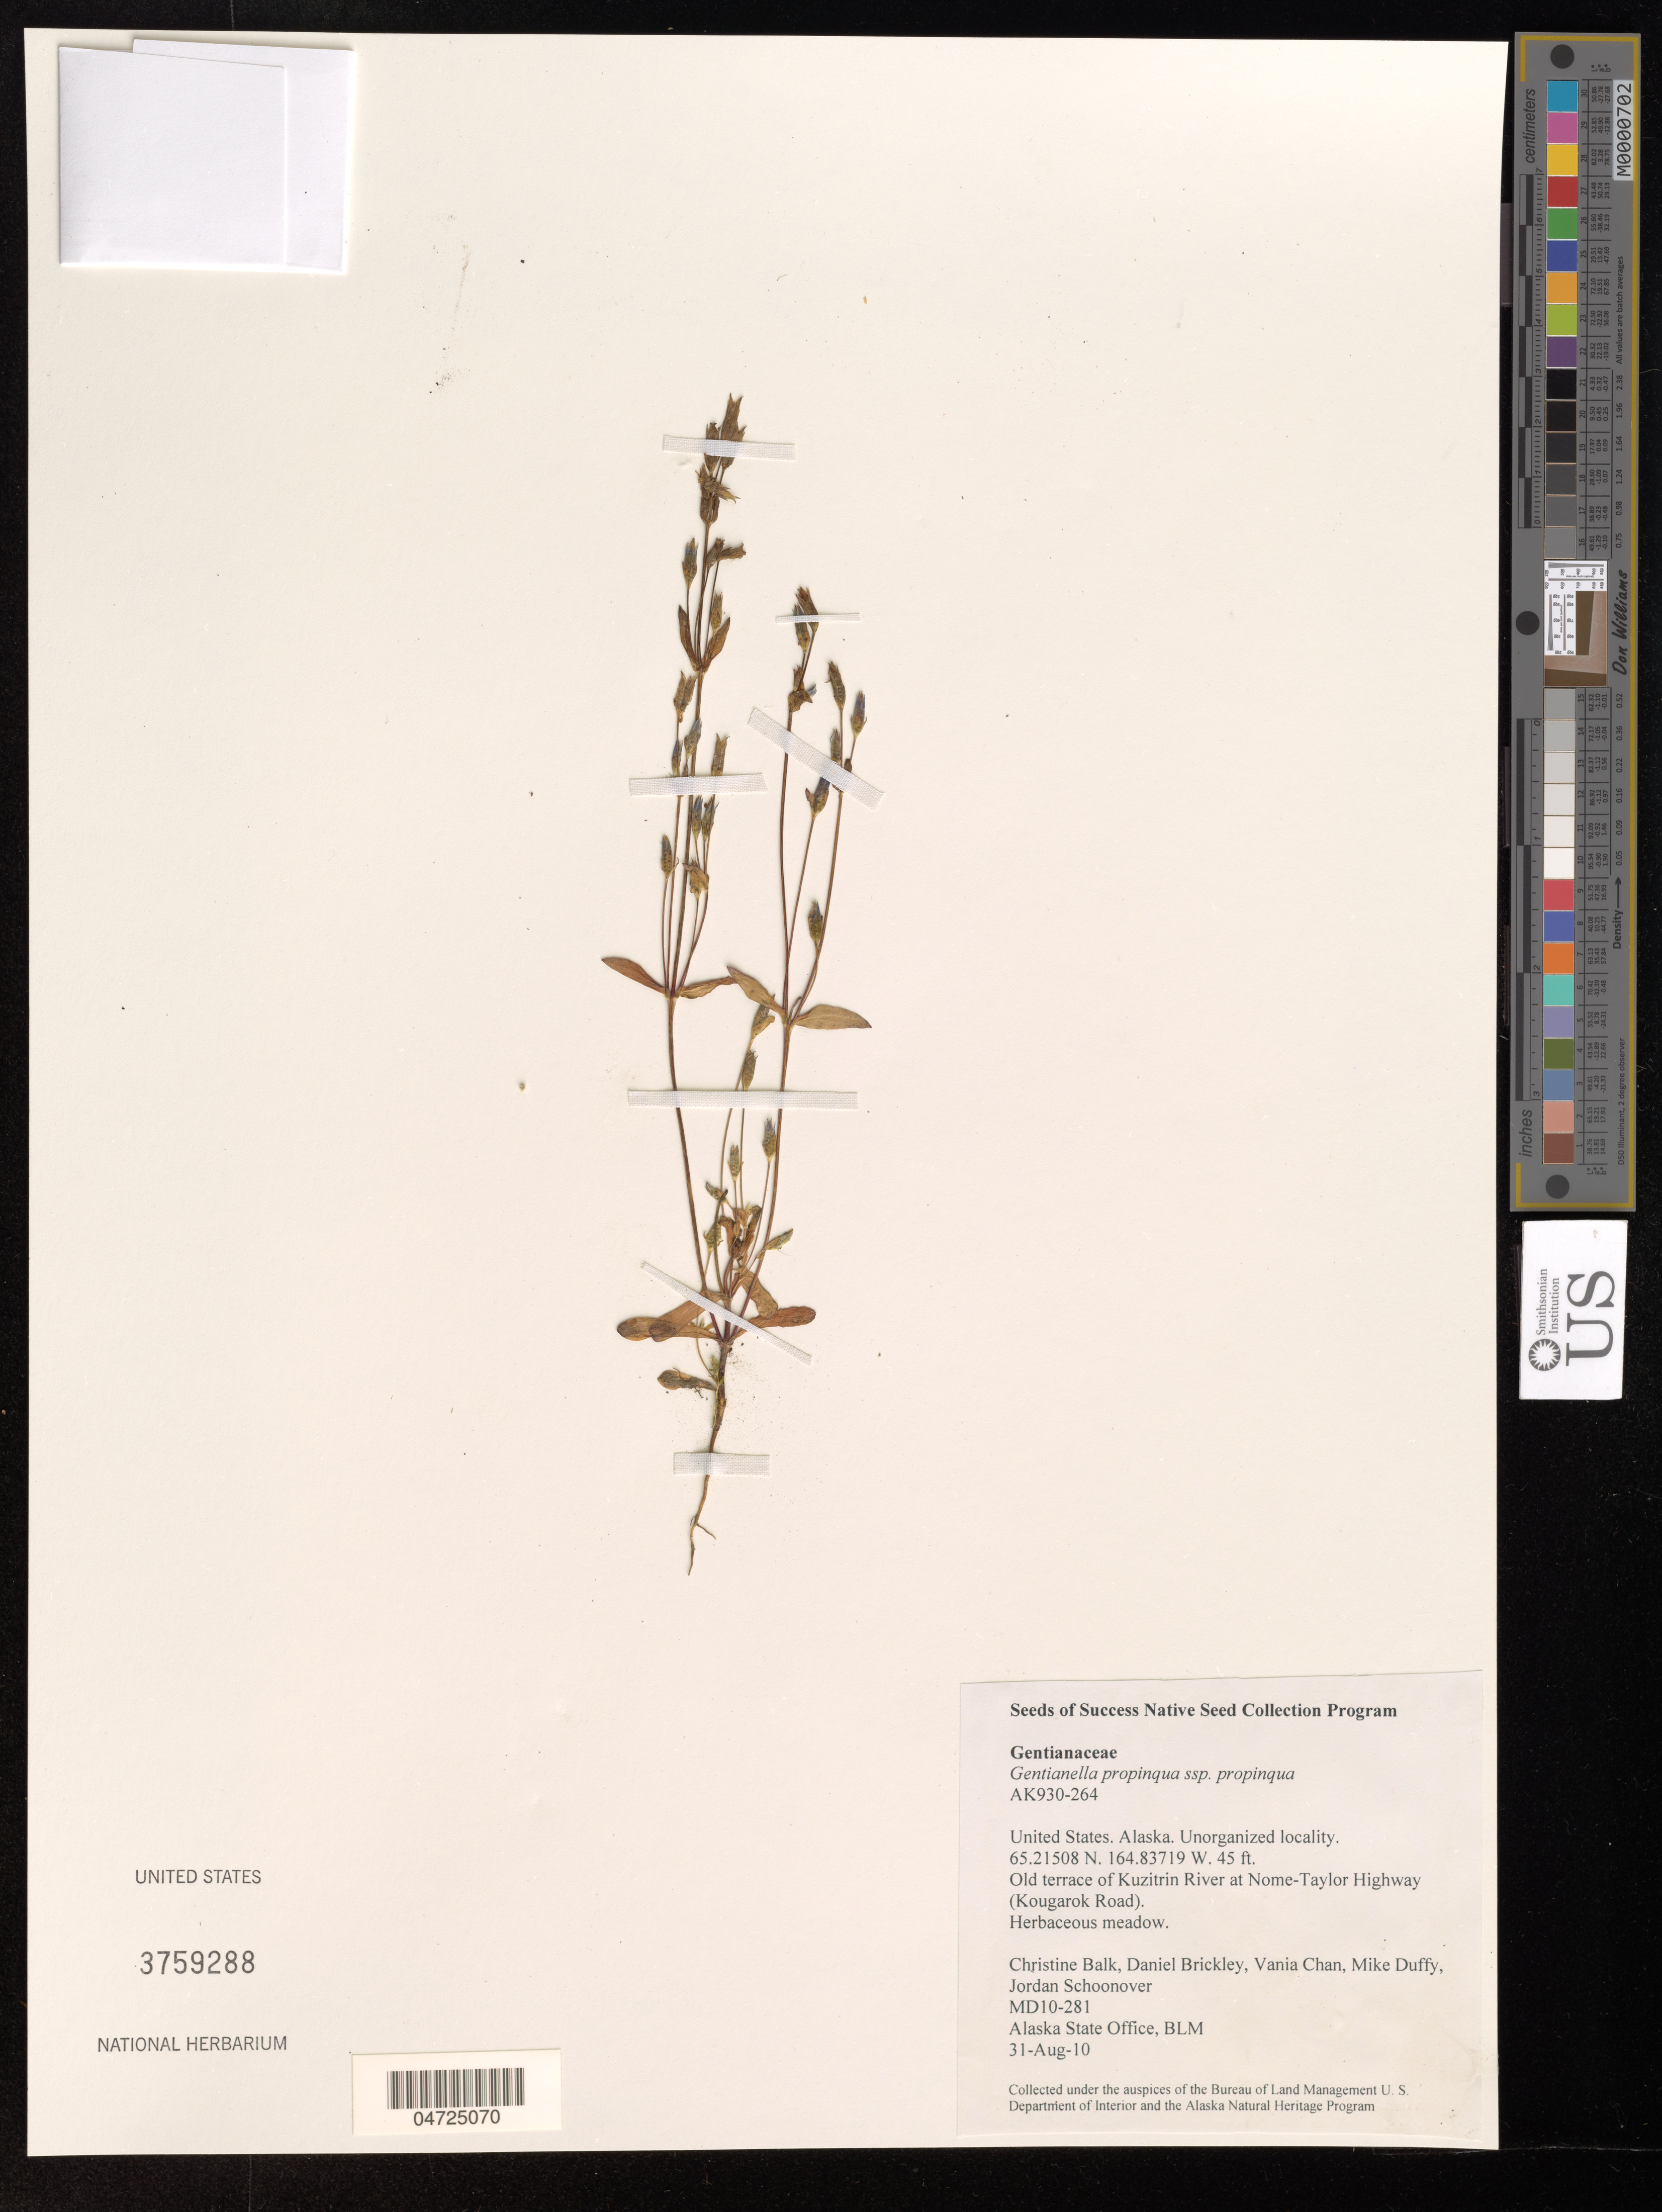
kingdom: Plantae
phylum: Tracheophyta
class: Magnoliopsida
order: Gentianales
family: Gentianaceae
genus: Gentianella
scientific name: Gentianella propinqua subsp. propinqua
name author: (Richardson) J.M. Gillett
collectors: C. Balk, D. Brickley, V. Chan & M. Duffy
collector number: M10-281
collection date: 2010-08-31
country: United States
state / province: Alaska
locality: Old terrace of Kuzitrin River at Nome-Taylor Highway (Kougarok Road).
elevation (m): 14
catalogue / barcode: US 3759288